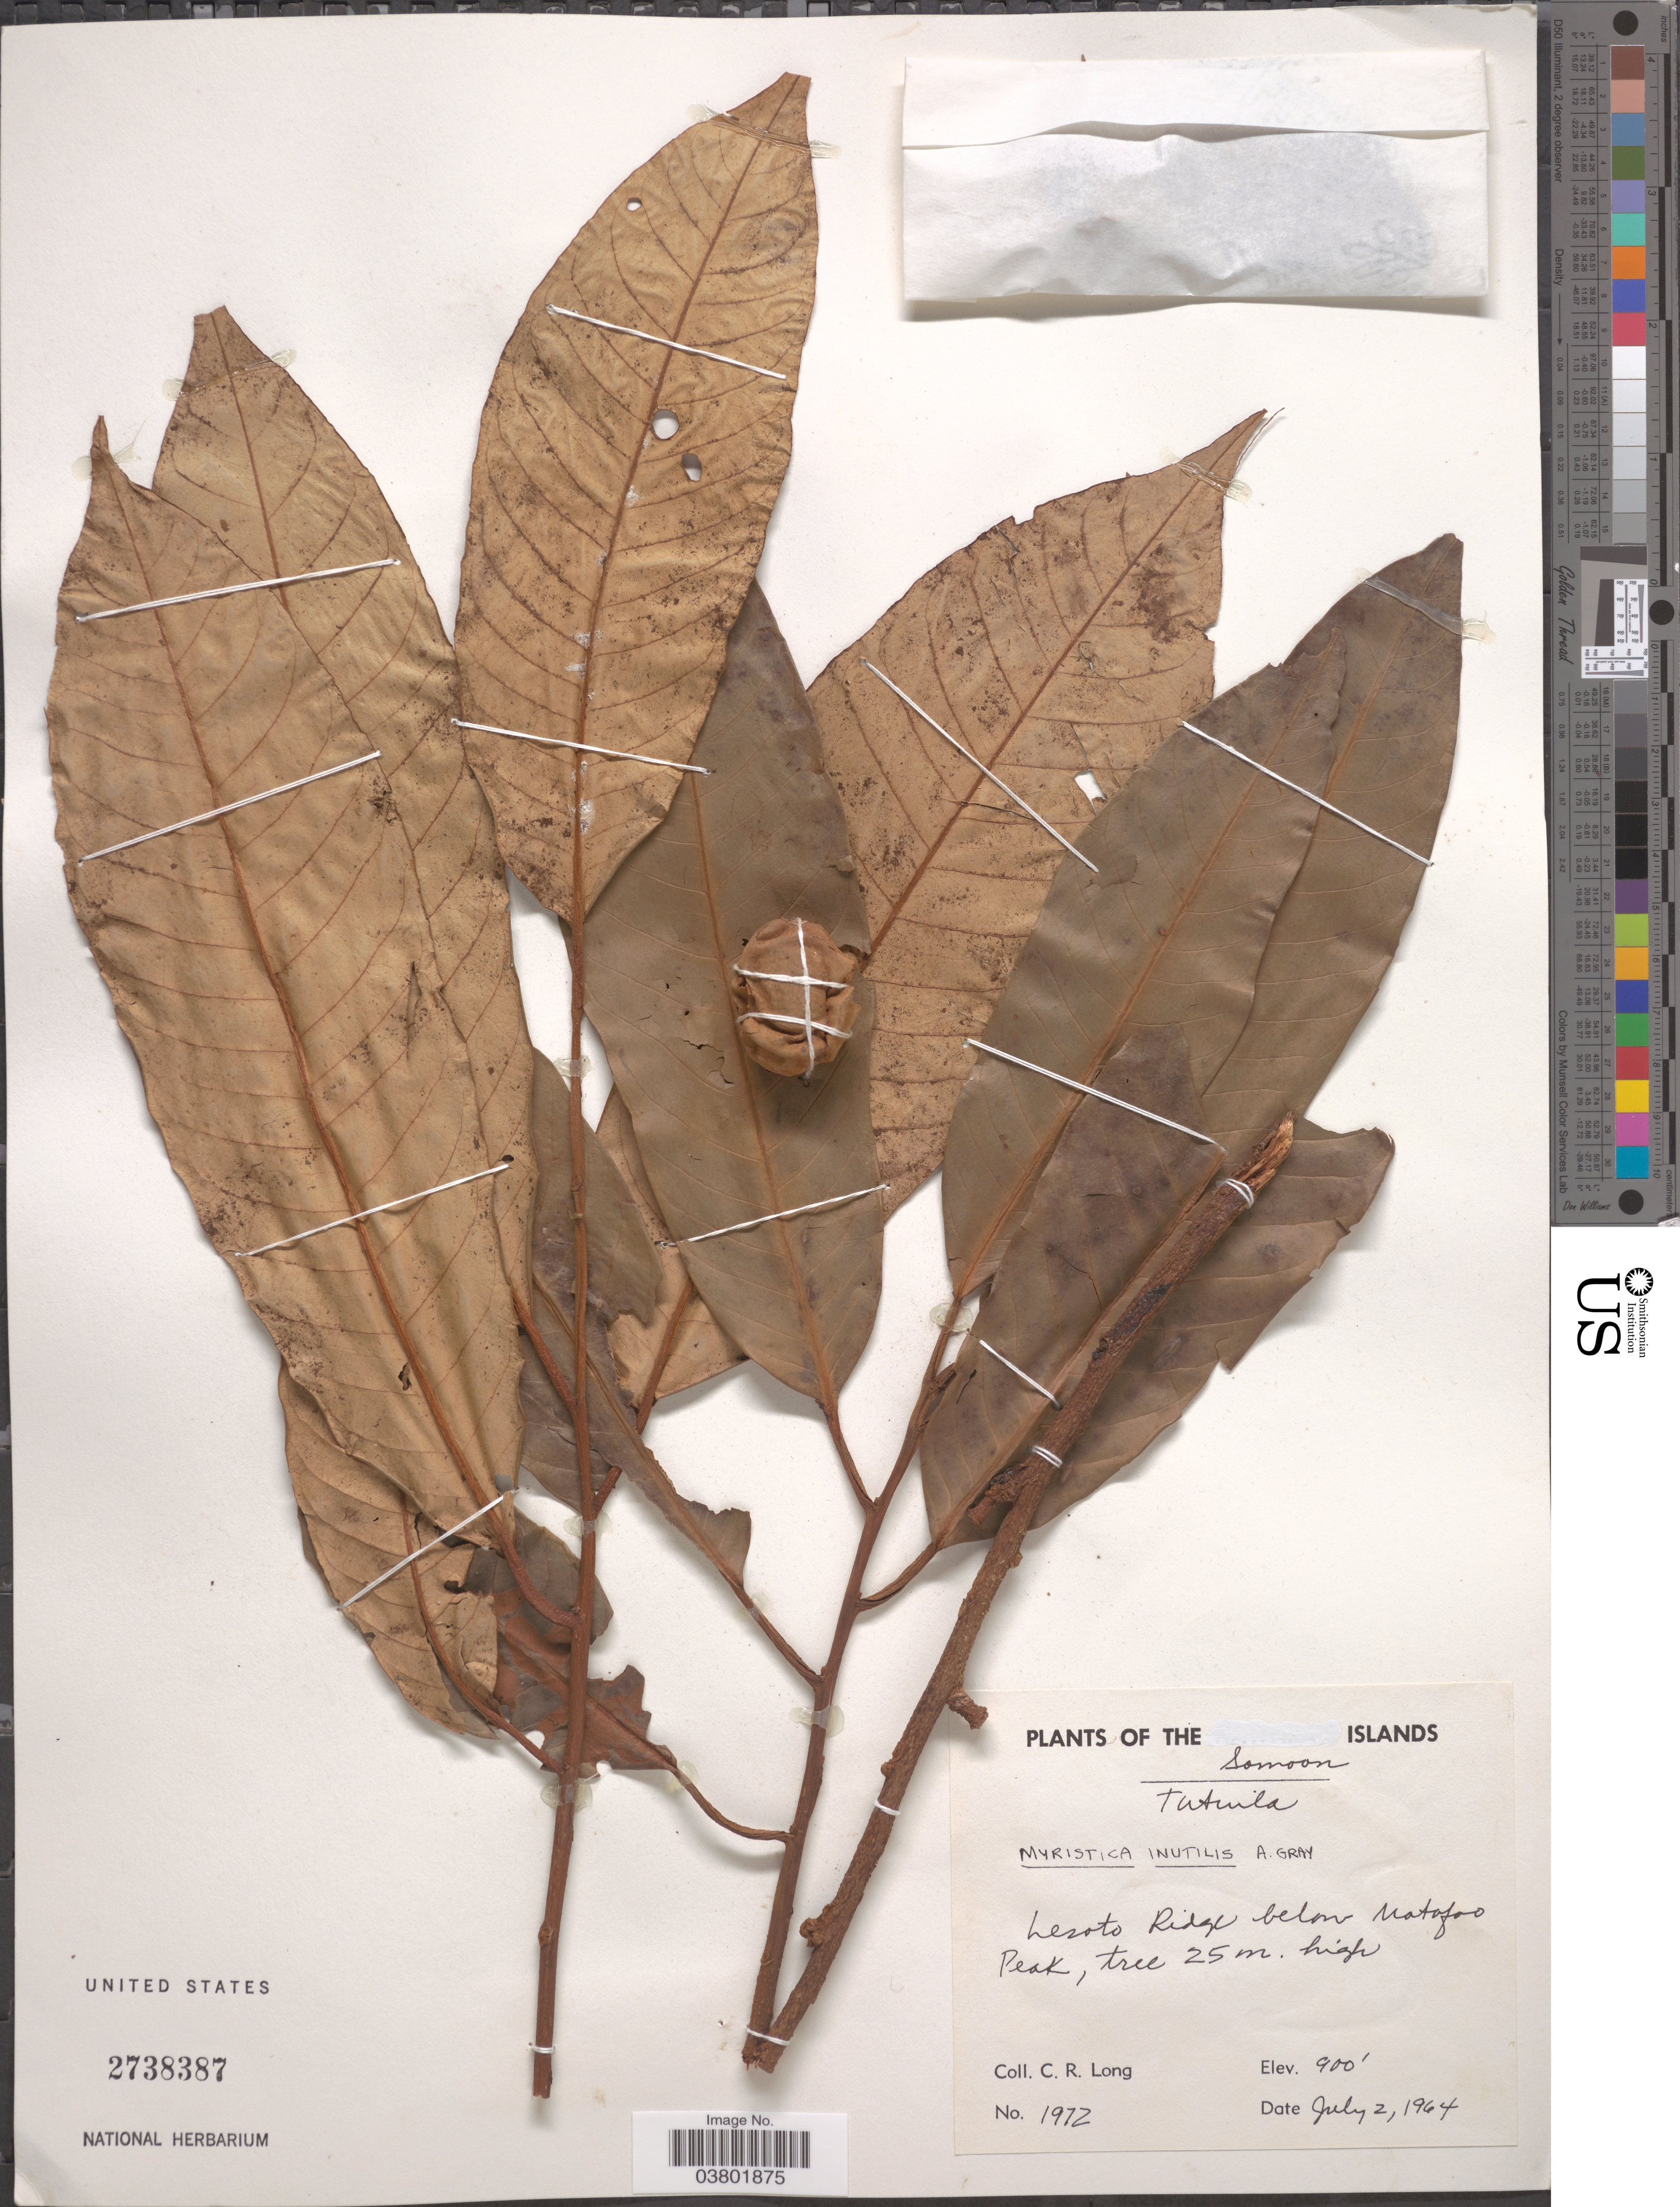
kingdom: Plantae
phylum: Tracheophyta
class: Magnoliopsida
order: Magnoliales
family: Myristicaceae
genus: Myristica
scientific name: Myristica inutilis subsp. inutilis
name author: A. Gray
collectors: C. R. Long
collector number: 1972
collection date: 1964-07-02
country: American Samoa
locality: The Samoan Islands. Tutuila. Lesoto Ridge below Matafao Peak.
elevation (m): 274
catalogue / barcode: US 2738387